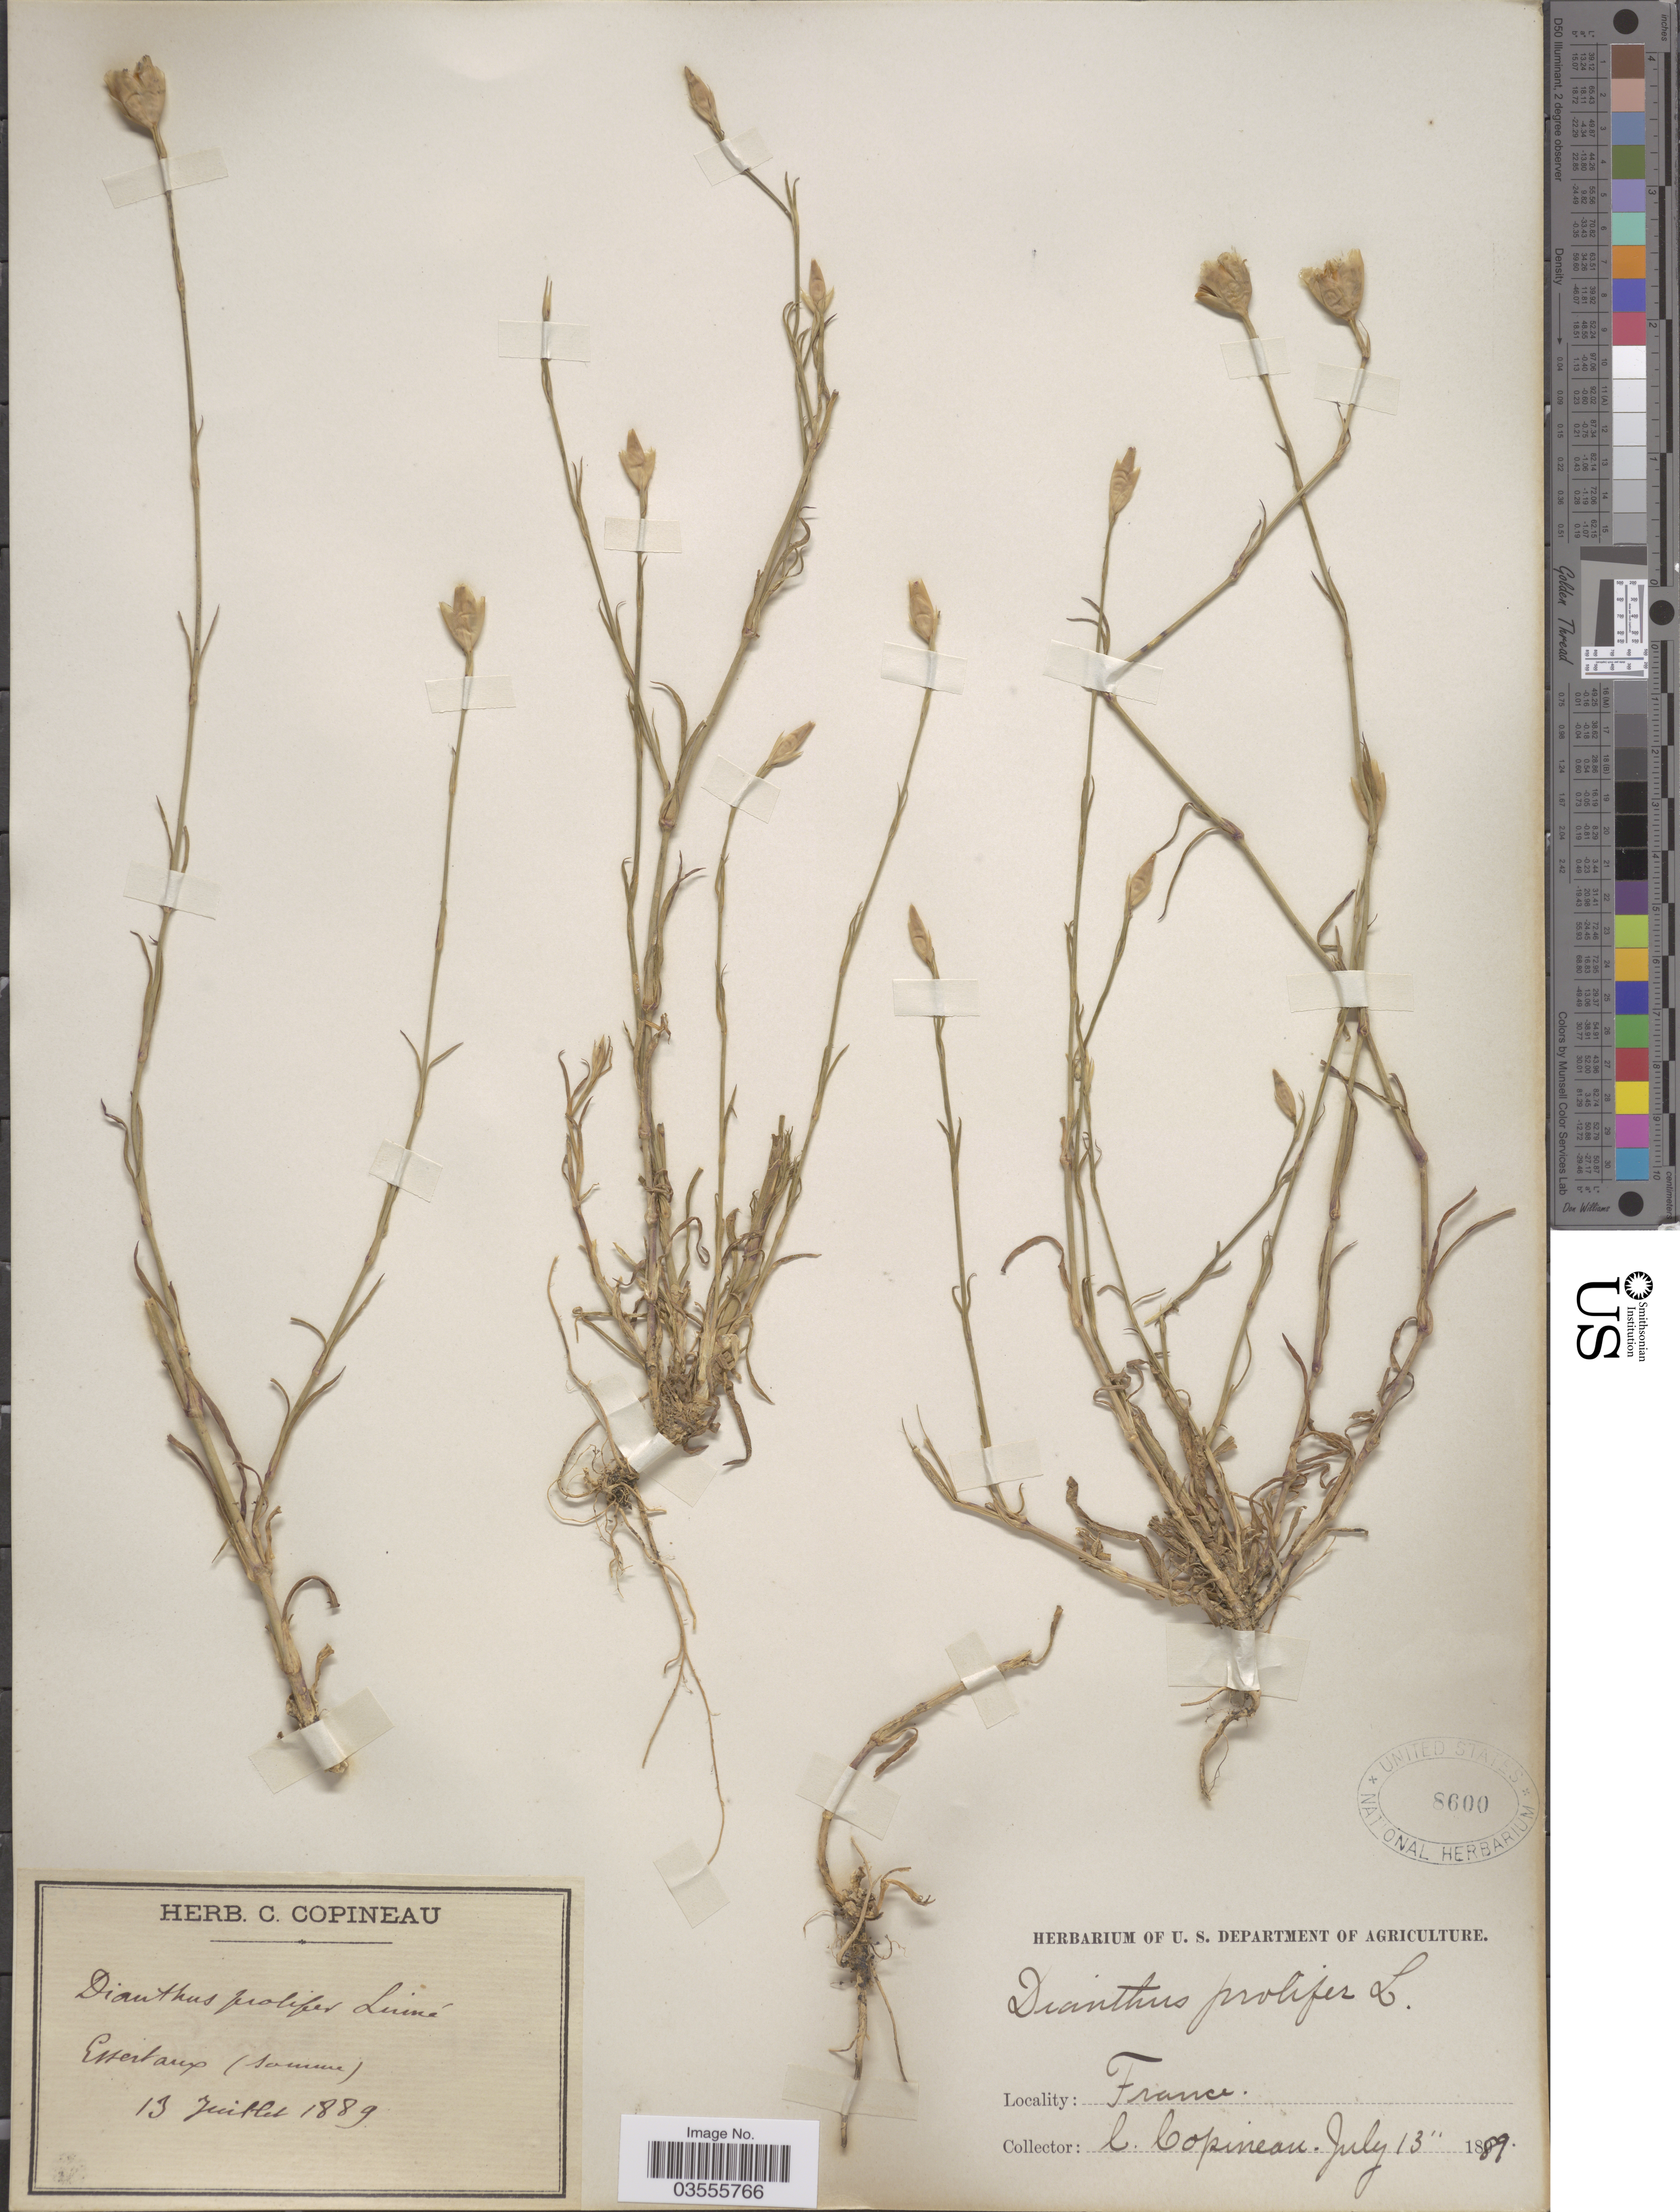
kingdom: Plantae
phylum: Tracheophyta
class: Magnoliopsida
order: Caryophyllales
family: Caryophyllaceae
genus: Petrorhagia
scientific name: Petrorhagia prolifera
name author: (L.) P.W. Ball & Heywood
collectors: C. Copineau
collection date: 1889-07-13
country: France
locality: Essertaux (Somme).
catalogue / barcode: US 8600